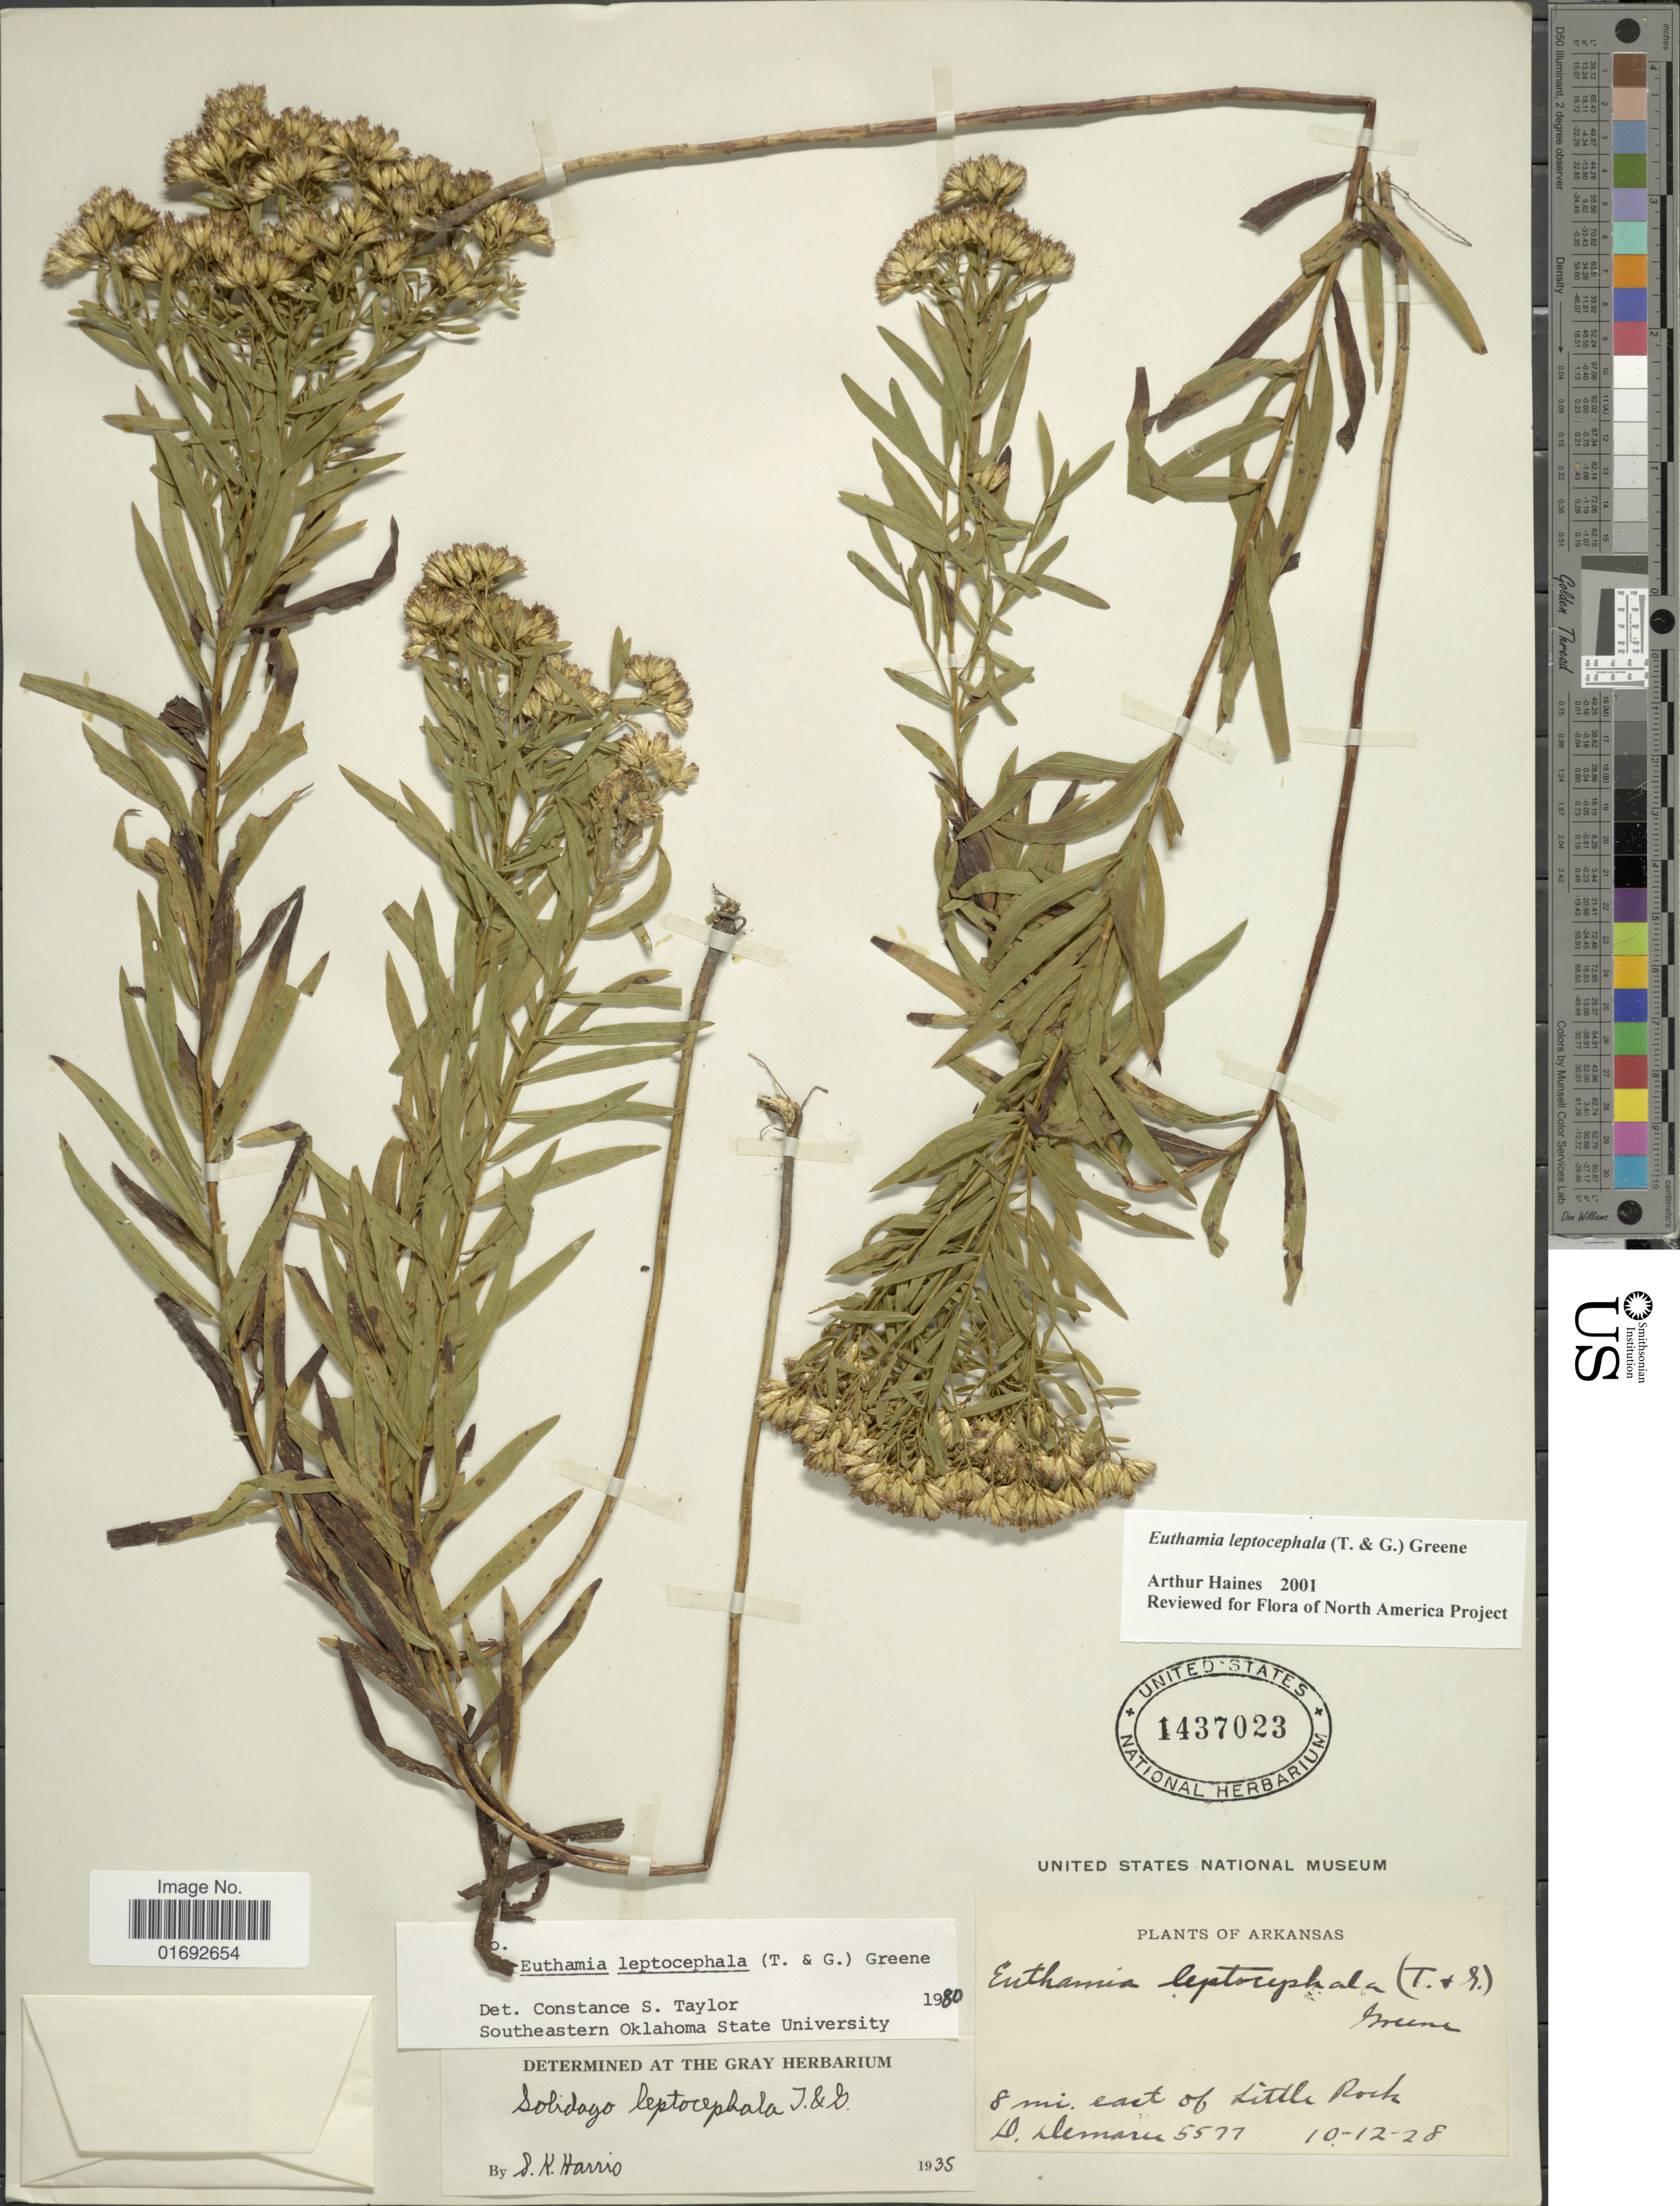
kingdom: Plantae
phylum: Tracheophyta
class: Magnoliopsida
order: Asterales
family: Asteraceae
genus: Euthamia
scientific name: Euthamia leptocephala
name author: (Torr. & A. Gray) Greene ex Porter & Britton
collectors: D. Demaree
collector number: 5577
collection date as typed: Transcribed d/m/y: 12/10/28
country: United States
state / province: Arkansas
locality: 8 mi. east of Little Rock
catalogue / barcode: US 1437023